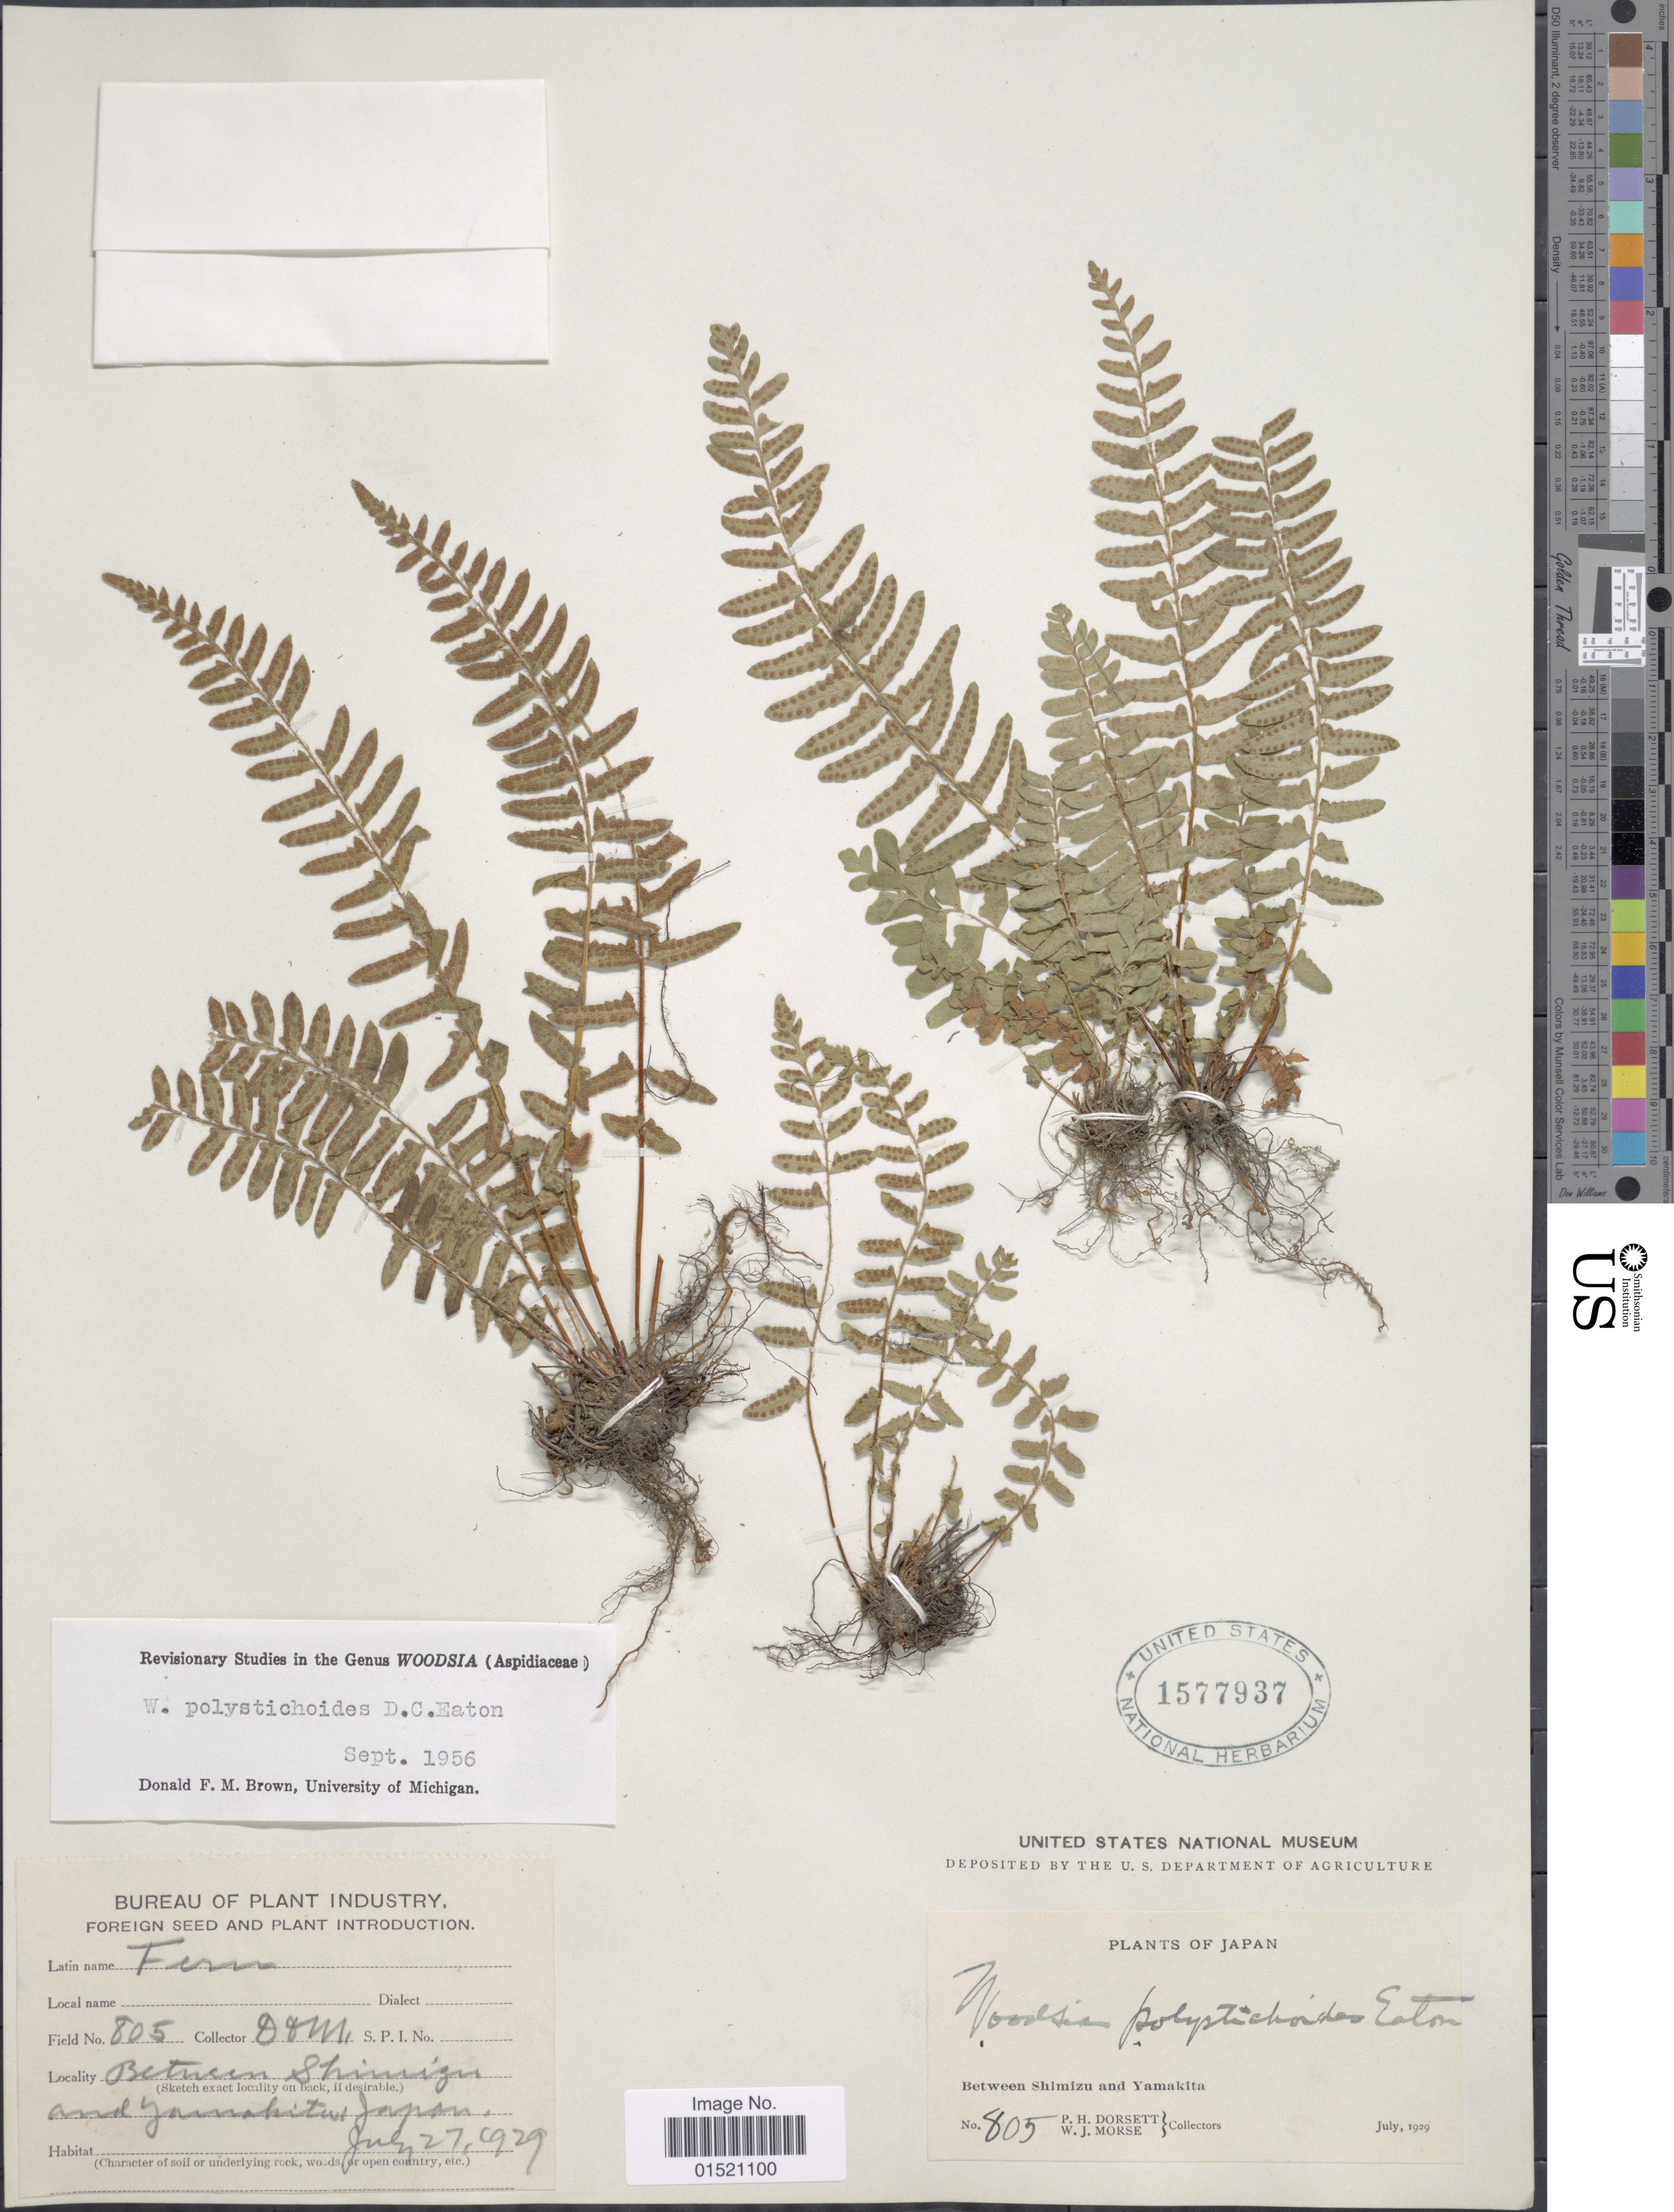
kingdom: Plantae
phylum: Tracheophyta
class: Polypodiopsida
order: Polypodiales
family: Woodsiaceae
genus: Woodsia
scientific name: Woodsia polystichoides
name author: D.C. Eaton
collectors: P. H. Dorsett & W. J. Morse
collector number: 805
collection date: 1929-07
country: Japan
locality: Between Shimizu and Yamakita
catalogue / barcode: US 1577937